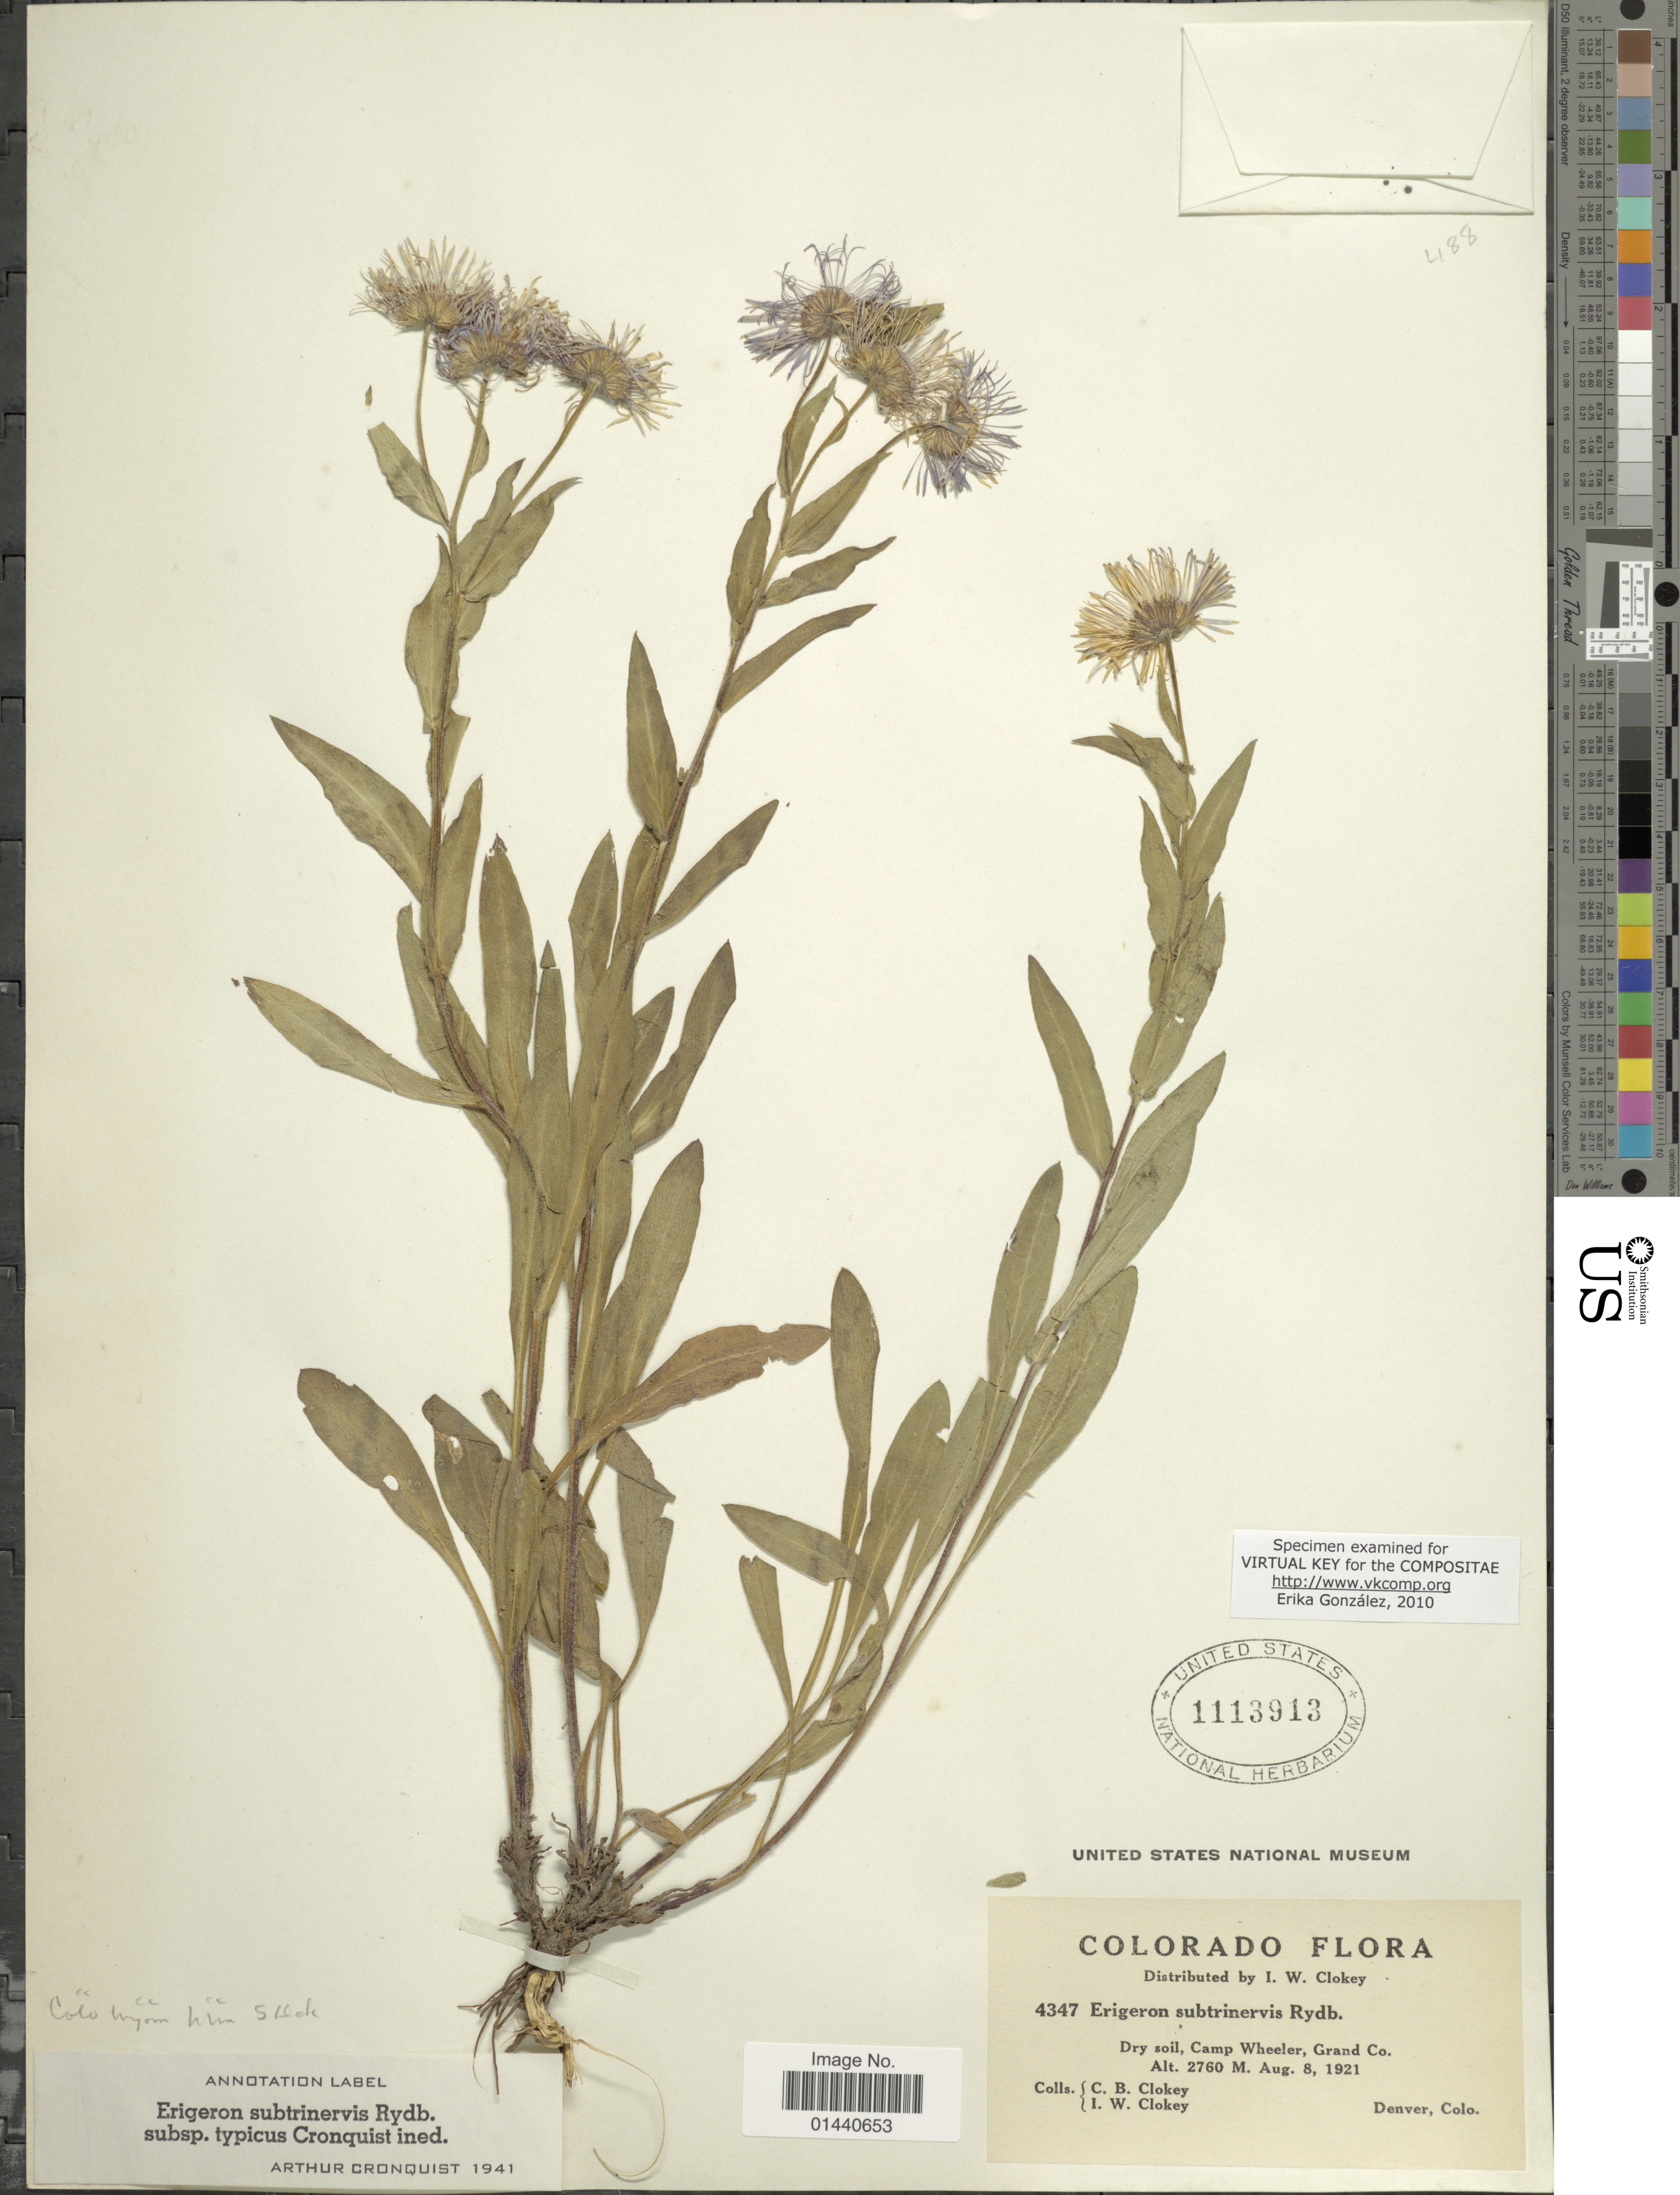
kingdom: Plantae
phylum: Tracheophyta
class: Magnoliopsida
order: Asterales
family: Asteraceae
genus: Erigeron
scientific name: Erigeron subtrinervis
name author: Rydb. ex Porter & Britton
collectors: C. Clokey & I. W. Clokey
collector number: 4347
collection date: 1921-08-08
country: United States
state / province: Colorado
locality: Camp Wheeler, Grand Co.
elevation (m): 2760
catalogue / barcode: US 1113913